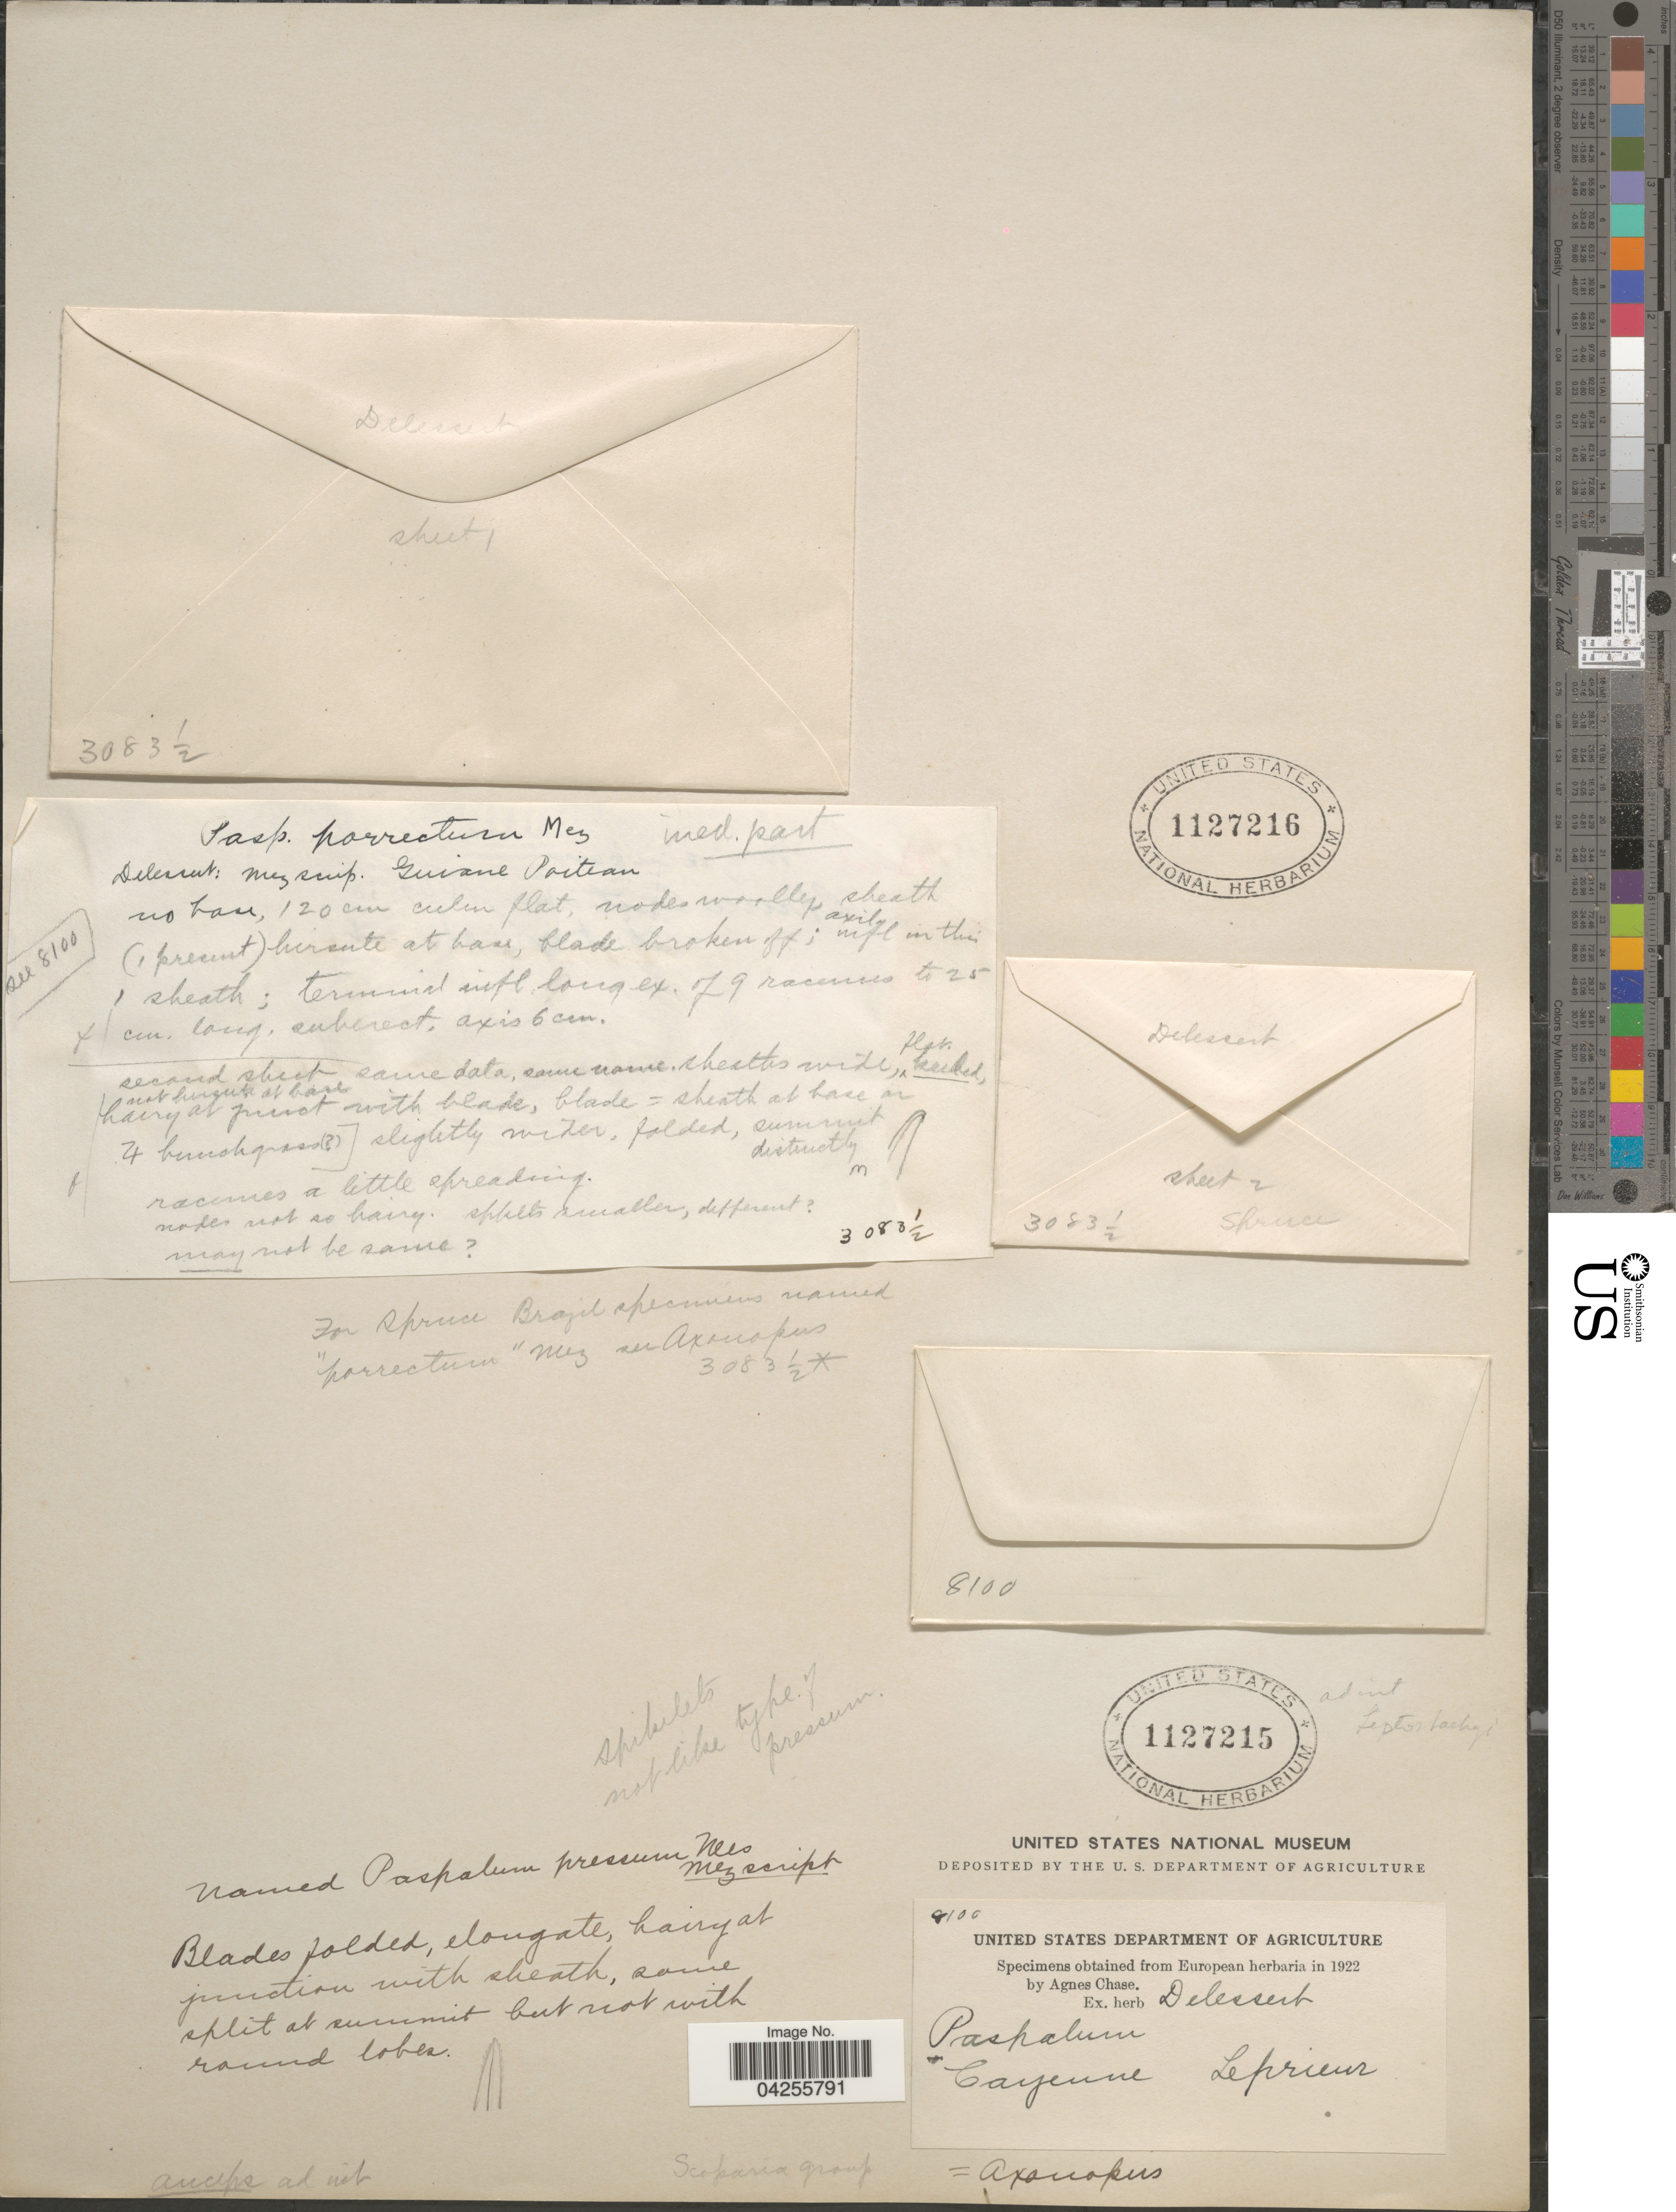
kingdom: Plantae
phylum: Tracheophyta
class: Liliopsida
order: Poales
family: Poaceae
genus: Axonopus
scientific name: Axonopus sp.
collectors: F. M. R. Leprieur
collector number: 8100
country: French Guiana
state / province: Cayenne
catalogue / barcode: US 1127215